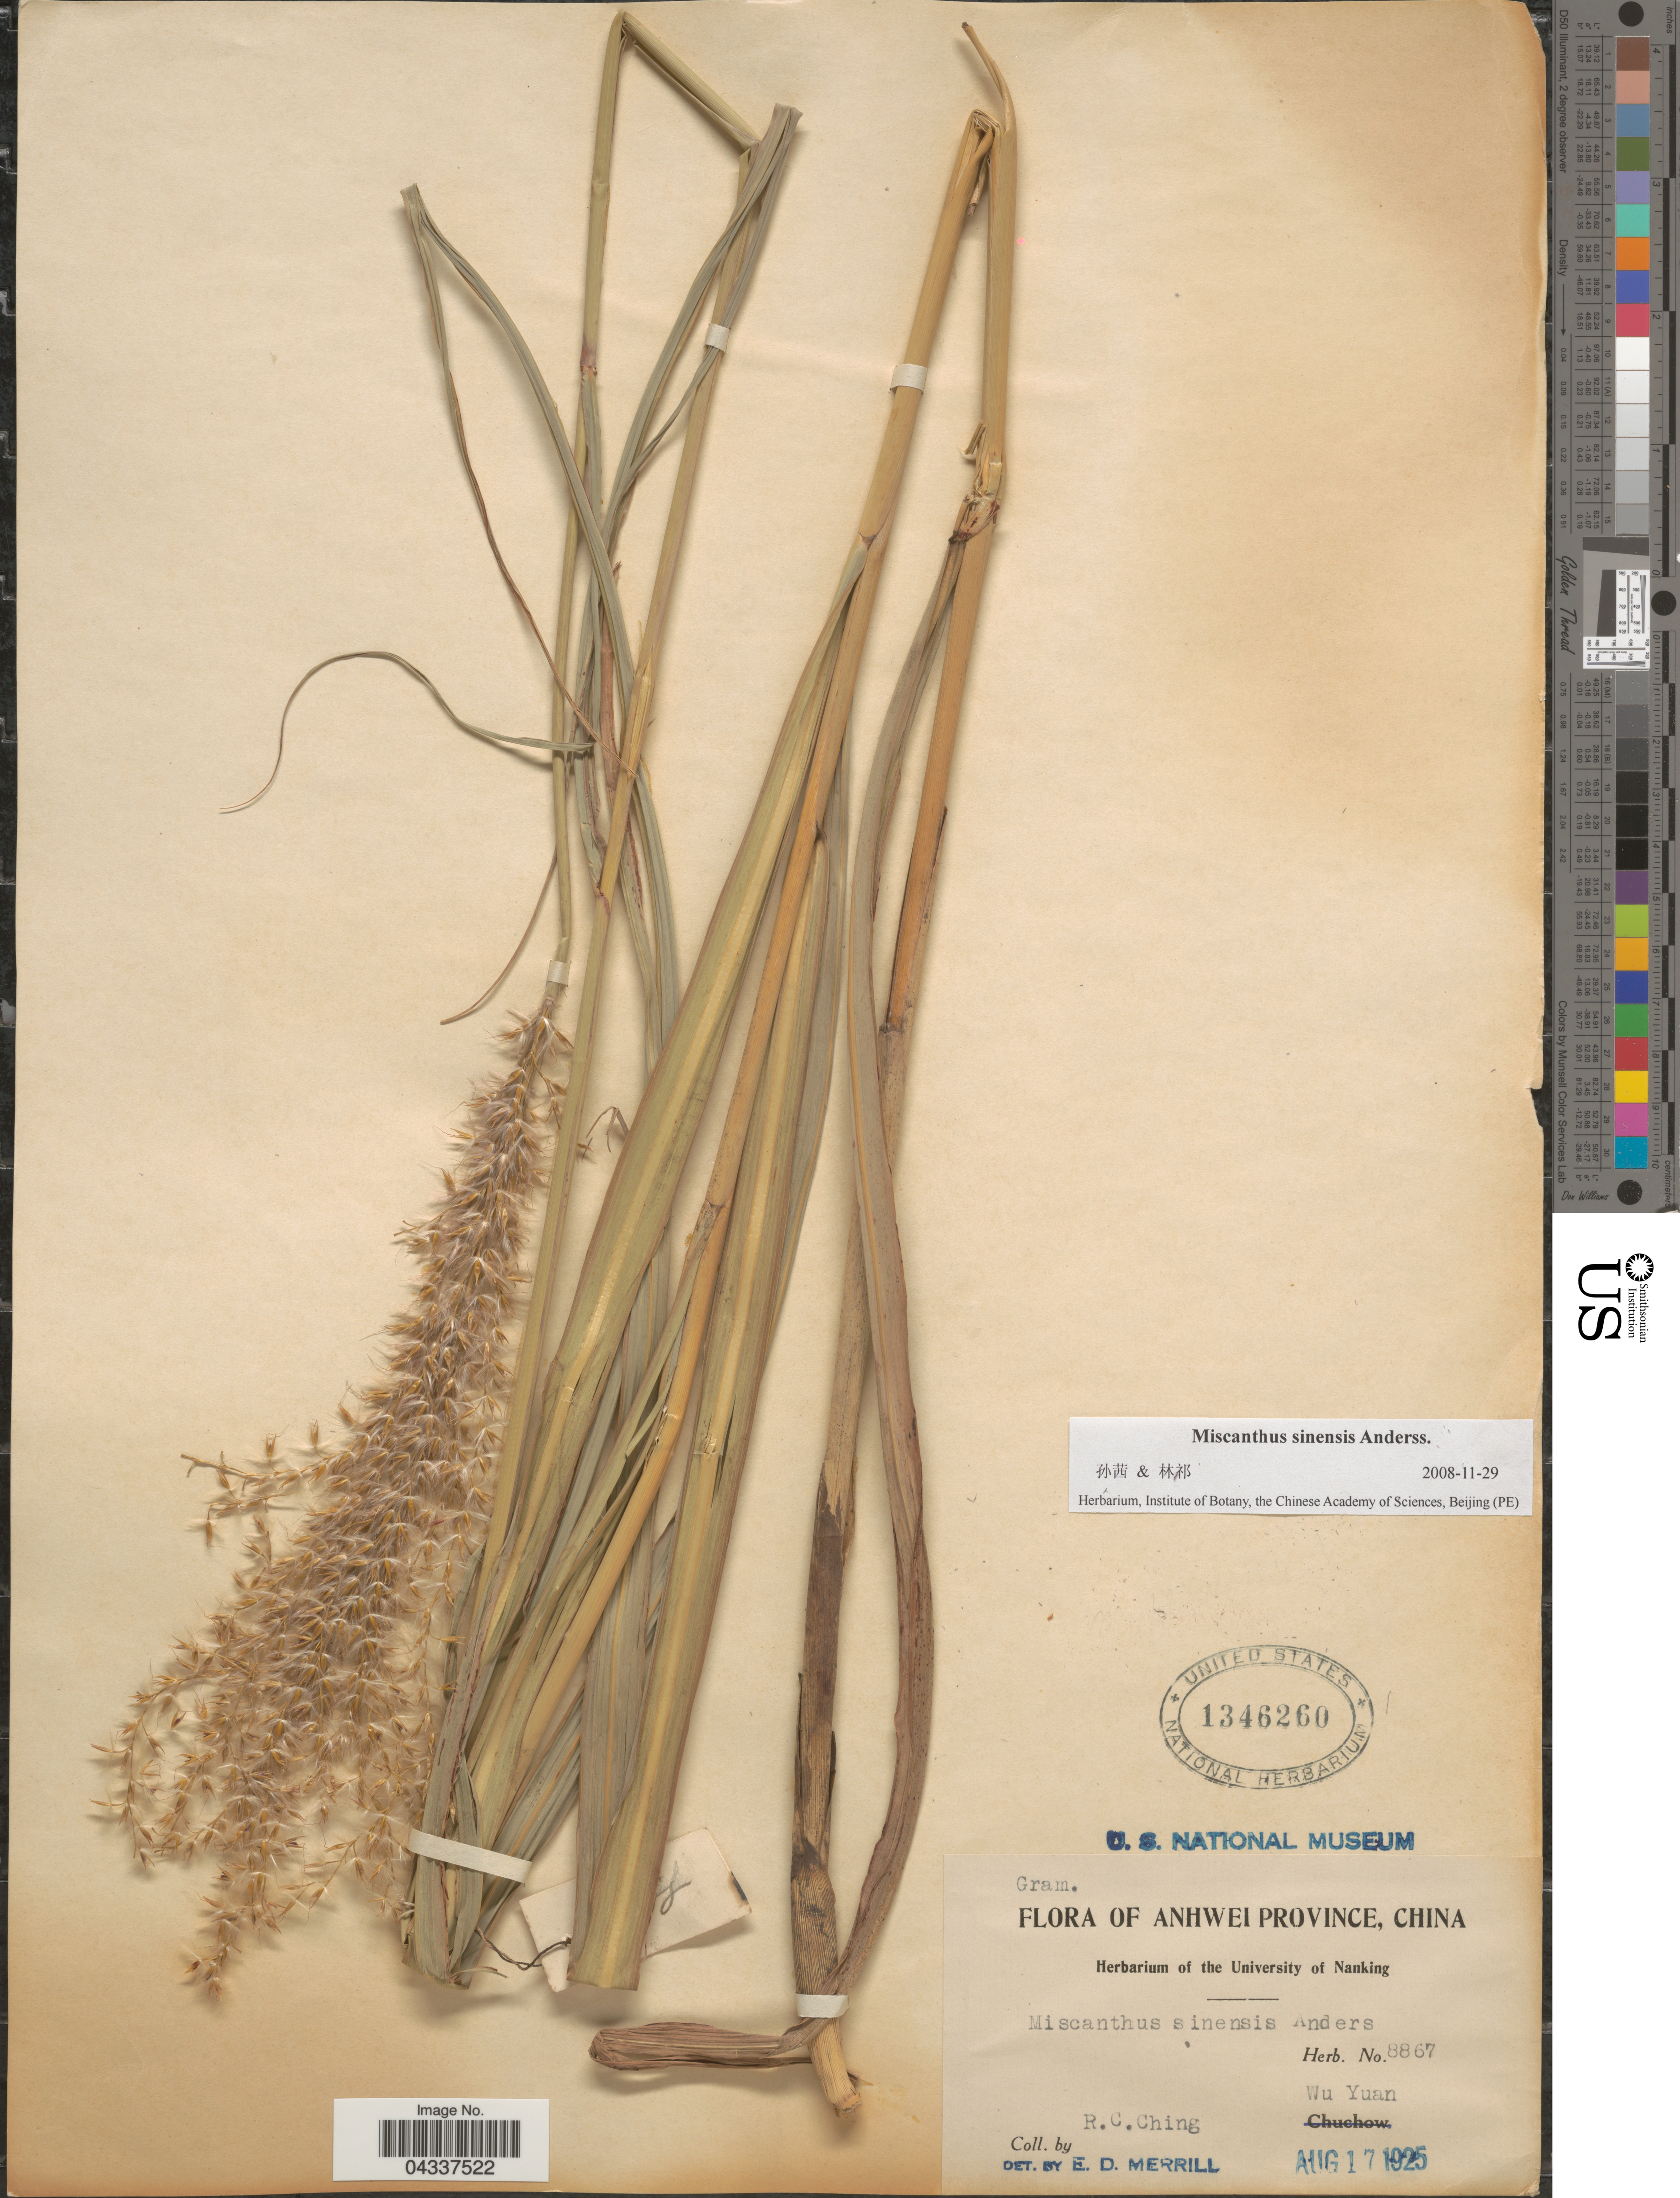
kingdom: Plantae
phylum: Tracheophyta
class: Liliopsida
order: Poales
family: Poaceae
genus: Miscanthus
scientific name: Miscanthus sinensis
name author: Andersson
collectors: R. C. Ching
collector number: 8867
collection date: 1925-08-17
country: China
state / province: Anhui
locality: Anhwei Province. Wu Yuan.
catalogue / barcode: US 1346260